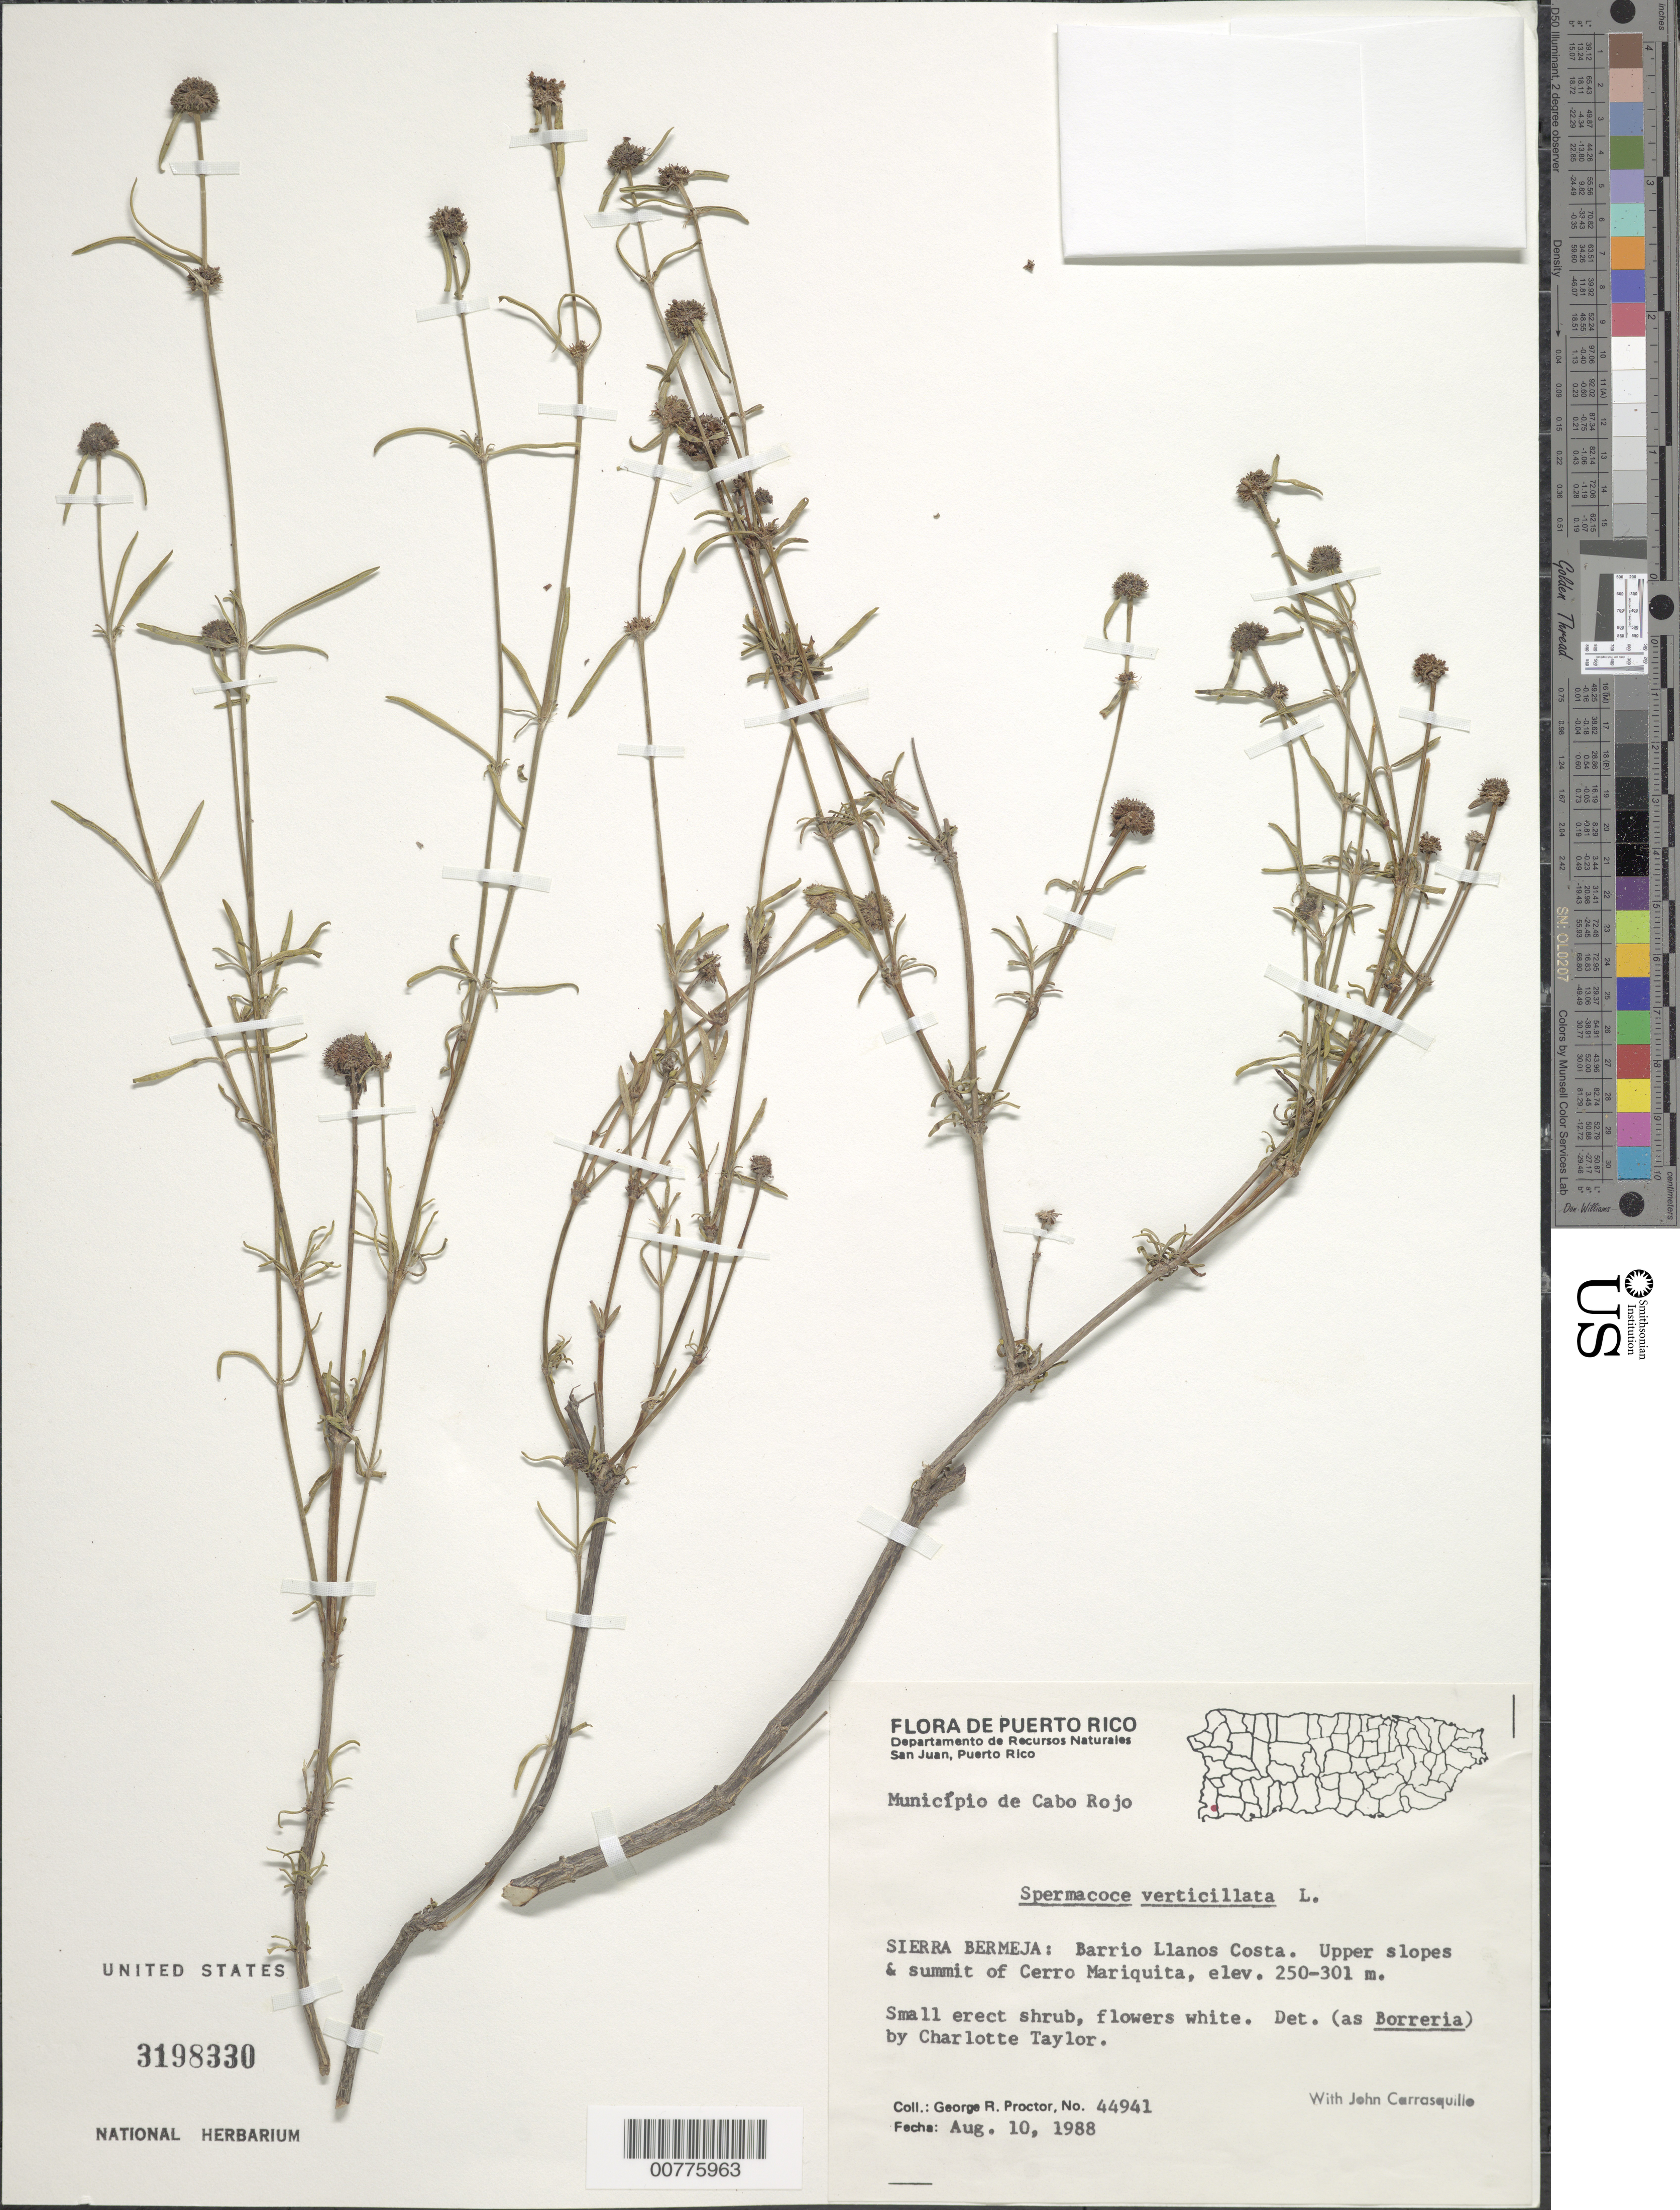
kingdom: Plantae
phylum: Tracheophyta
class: Magnoliopsida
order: Gentianales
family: Rubiaceae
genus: Spermacoce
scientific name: Spermacoce verticillata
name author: L.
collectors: G. R. Proctor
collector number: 44941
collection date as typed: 10 Aug 1988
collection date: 1988-08-10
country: Puerto Rico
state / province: Cabo Rojo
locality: Municipio de Cabo Rojo. Sierra Bermeja: Barrio Llanos Costa. Upper slopes and summit of Cerro Mariquita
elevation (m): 250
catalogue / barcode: US 3198330